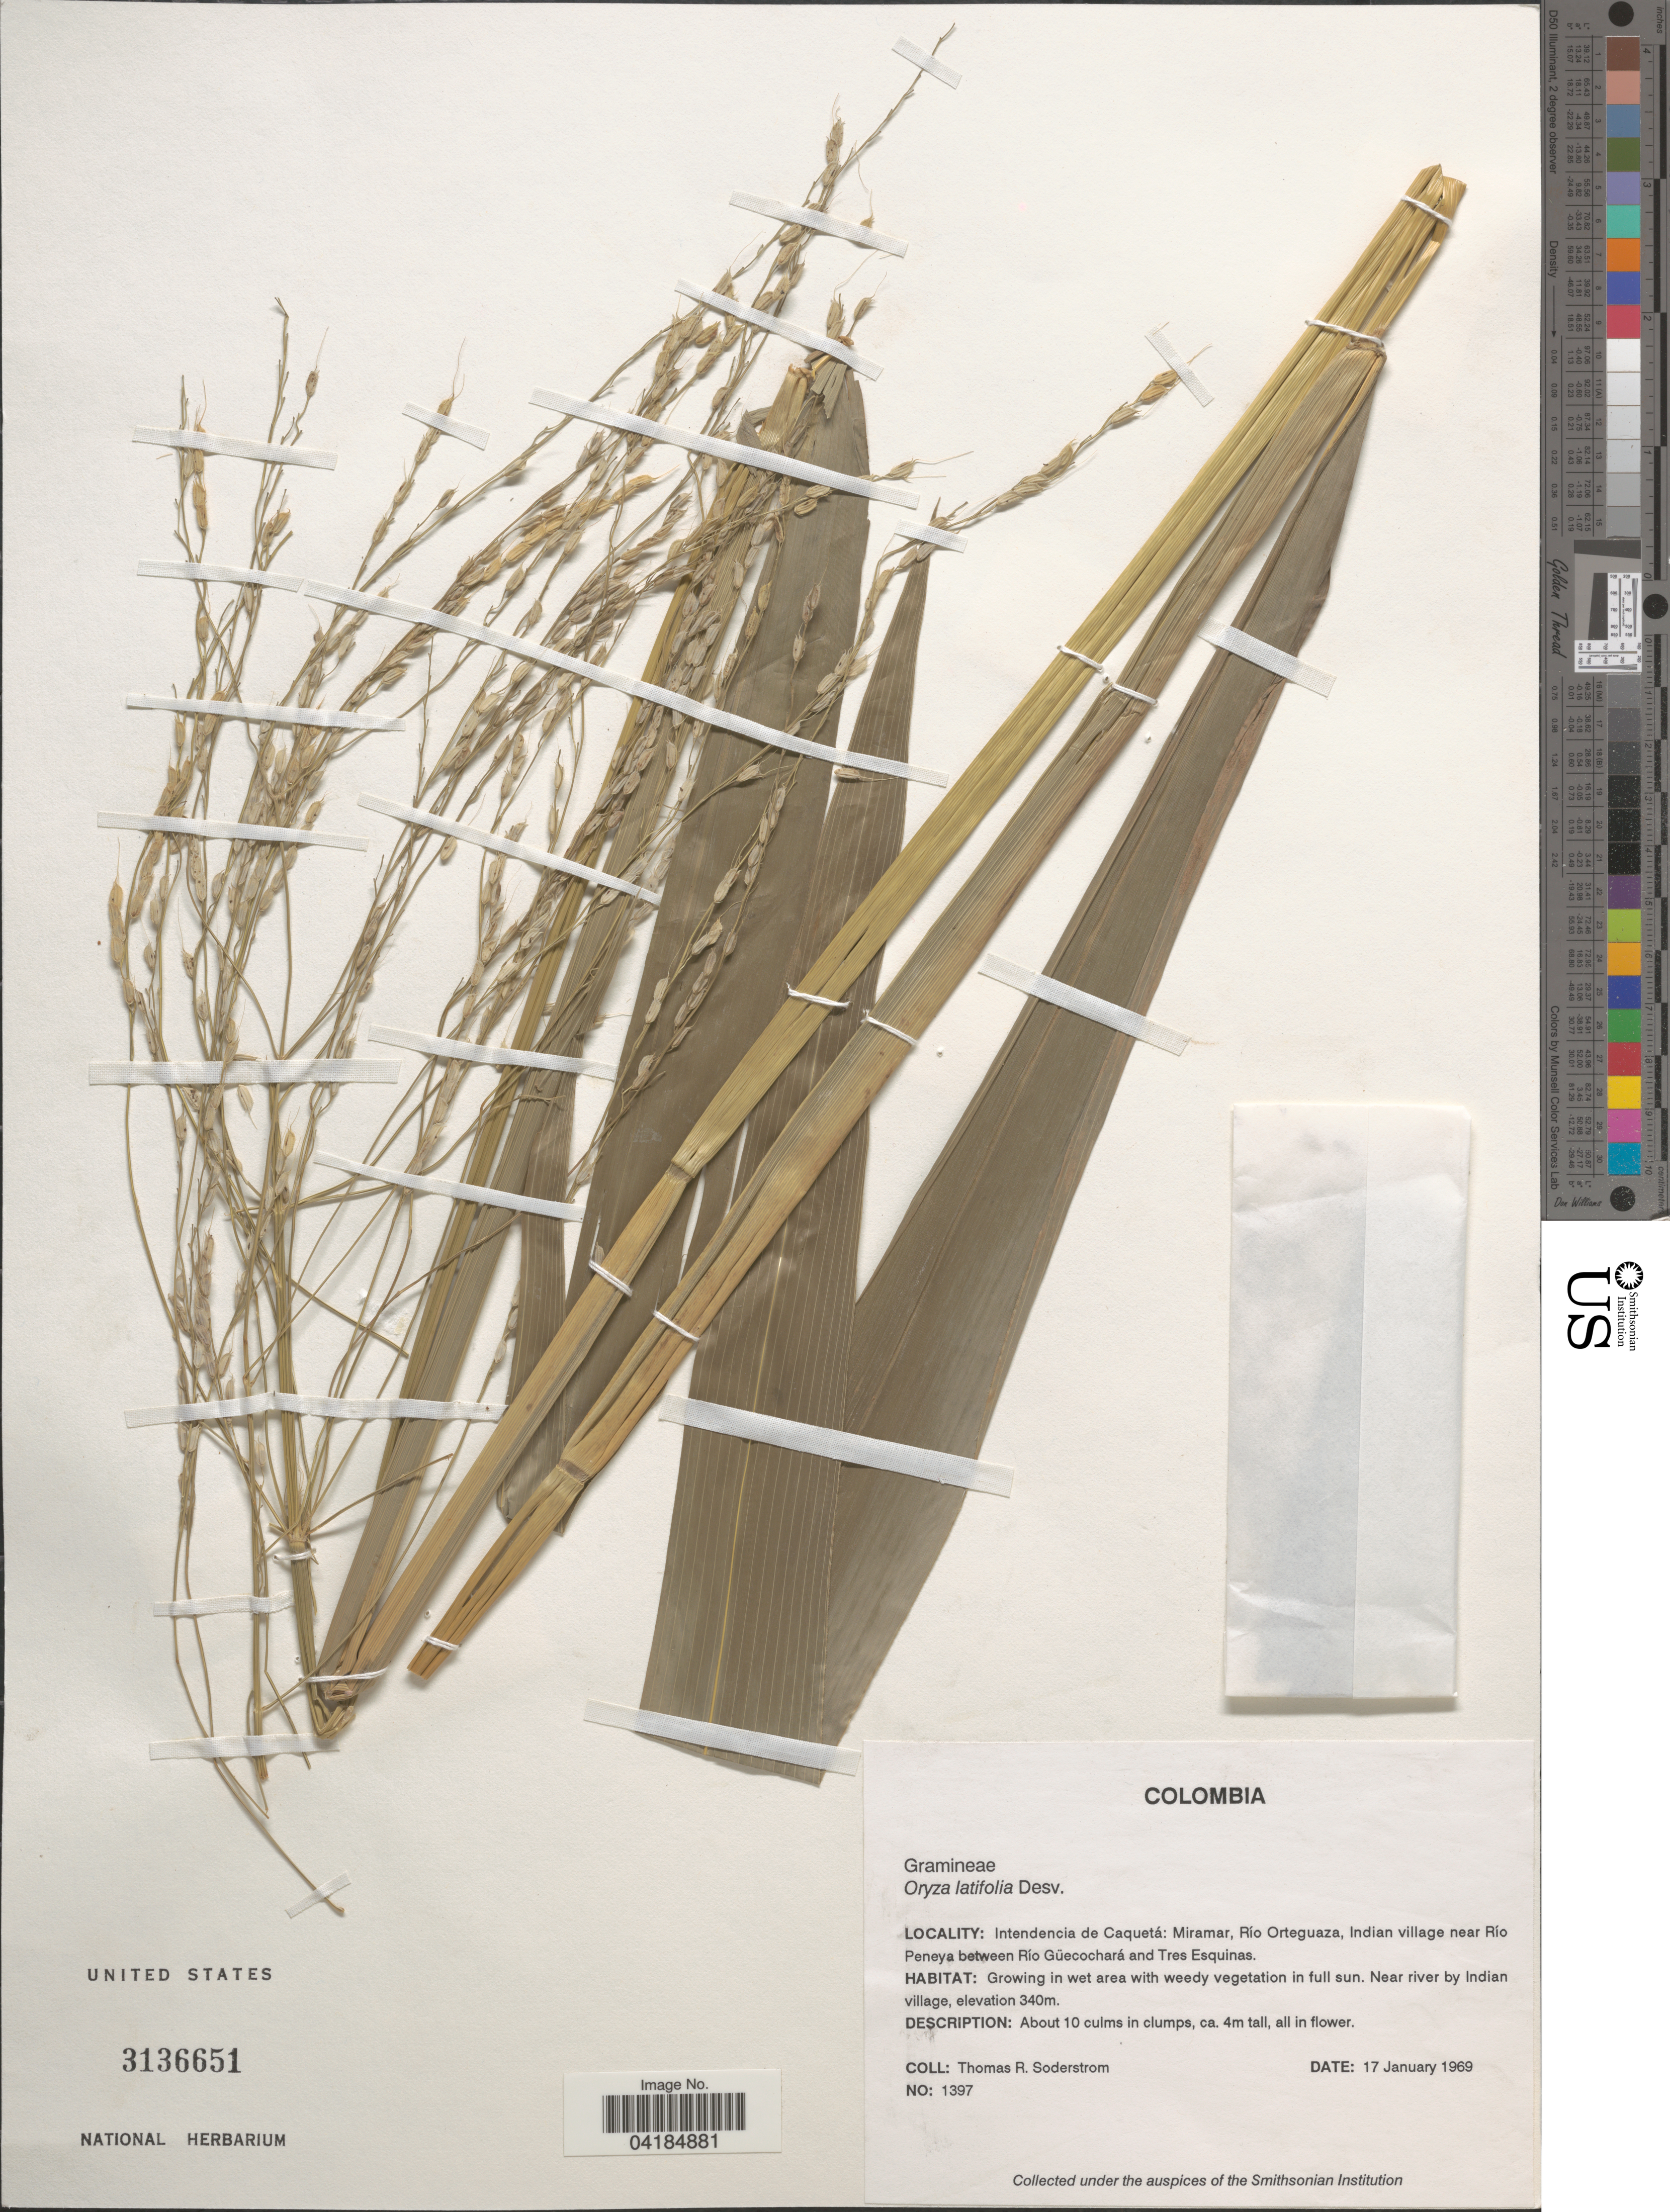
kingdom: Plantae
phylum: Tracheophyta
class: Liliopsida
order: Poales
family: Poaceae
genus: Oryza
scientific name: Oryza latifolia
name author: Desv.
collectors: T. R. Soderstrom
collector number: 1397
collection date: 1969-01-17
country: Colombia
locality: Intendencia de Caquetá: Miramar, Río Orteguaza, Indian village near Río Peneya between Río Güecochará and Tres Esquinas. Near river by Indian village.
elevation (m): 340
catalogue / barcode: US 3136651